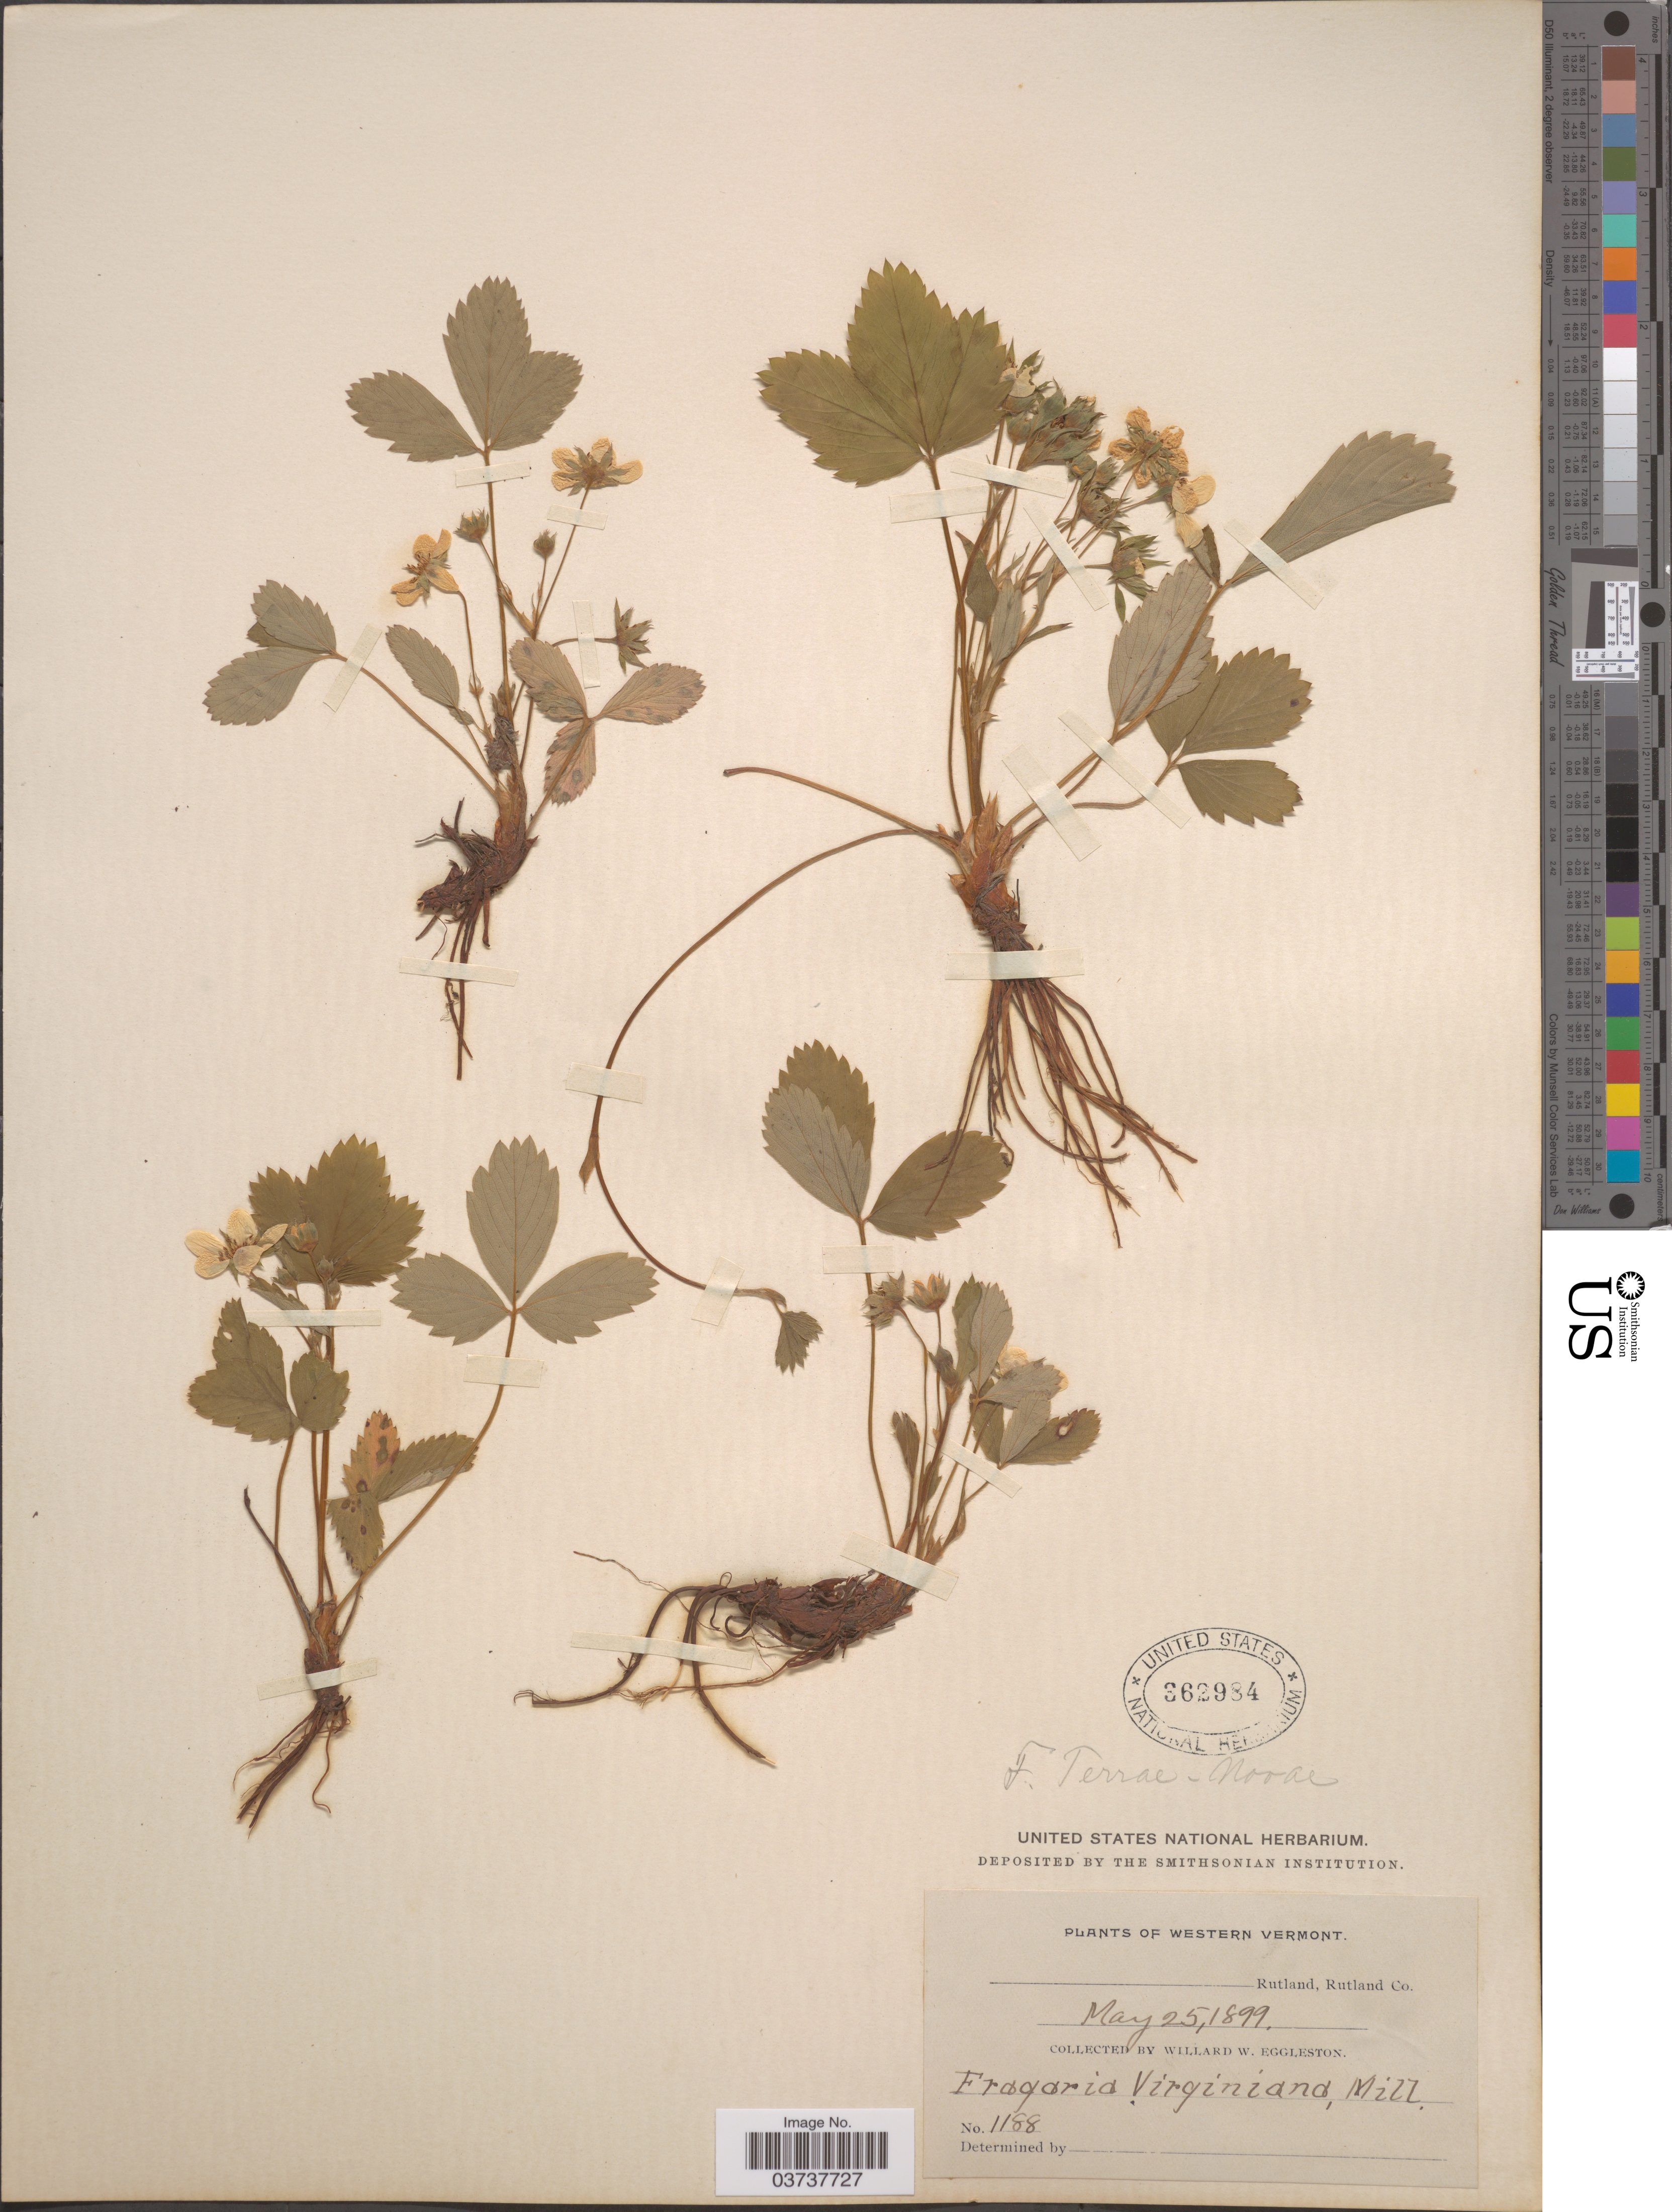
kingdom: Plantae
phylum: Tracheophyta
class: Magnoliopsida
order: Rosales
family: Rosaceae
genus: Fragaria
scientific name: Fragaria virginiana subsp. glauca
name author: (S. Watson) Staudt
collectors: W. W. Eggleston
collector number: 1188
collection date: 1899-05-25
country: United States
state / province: Vermont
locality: Western Vermont. Rutland, Rutland Co.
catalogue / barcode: US 362984